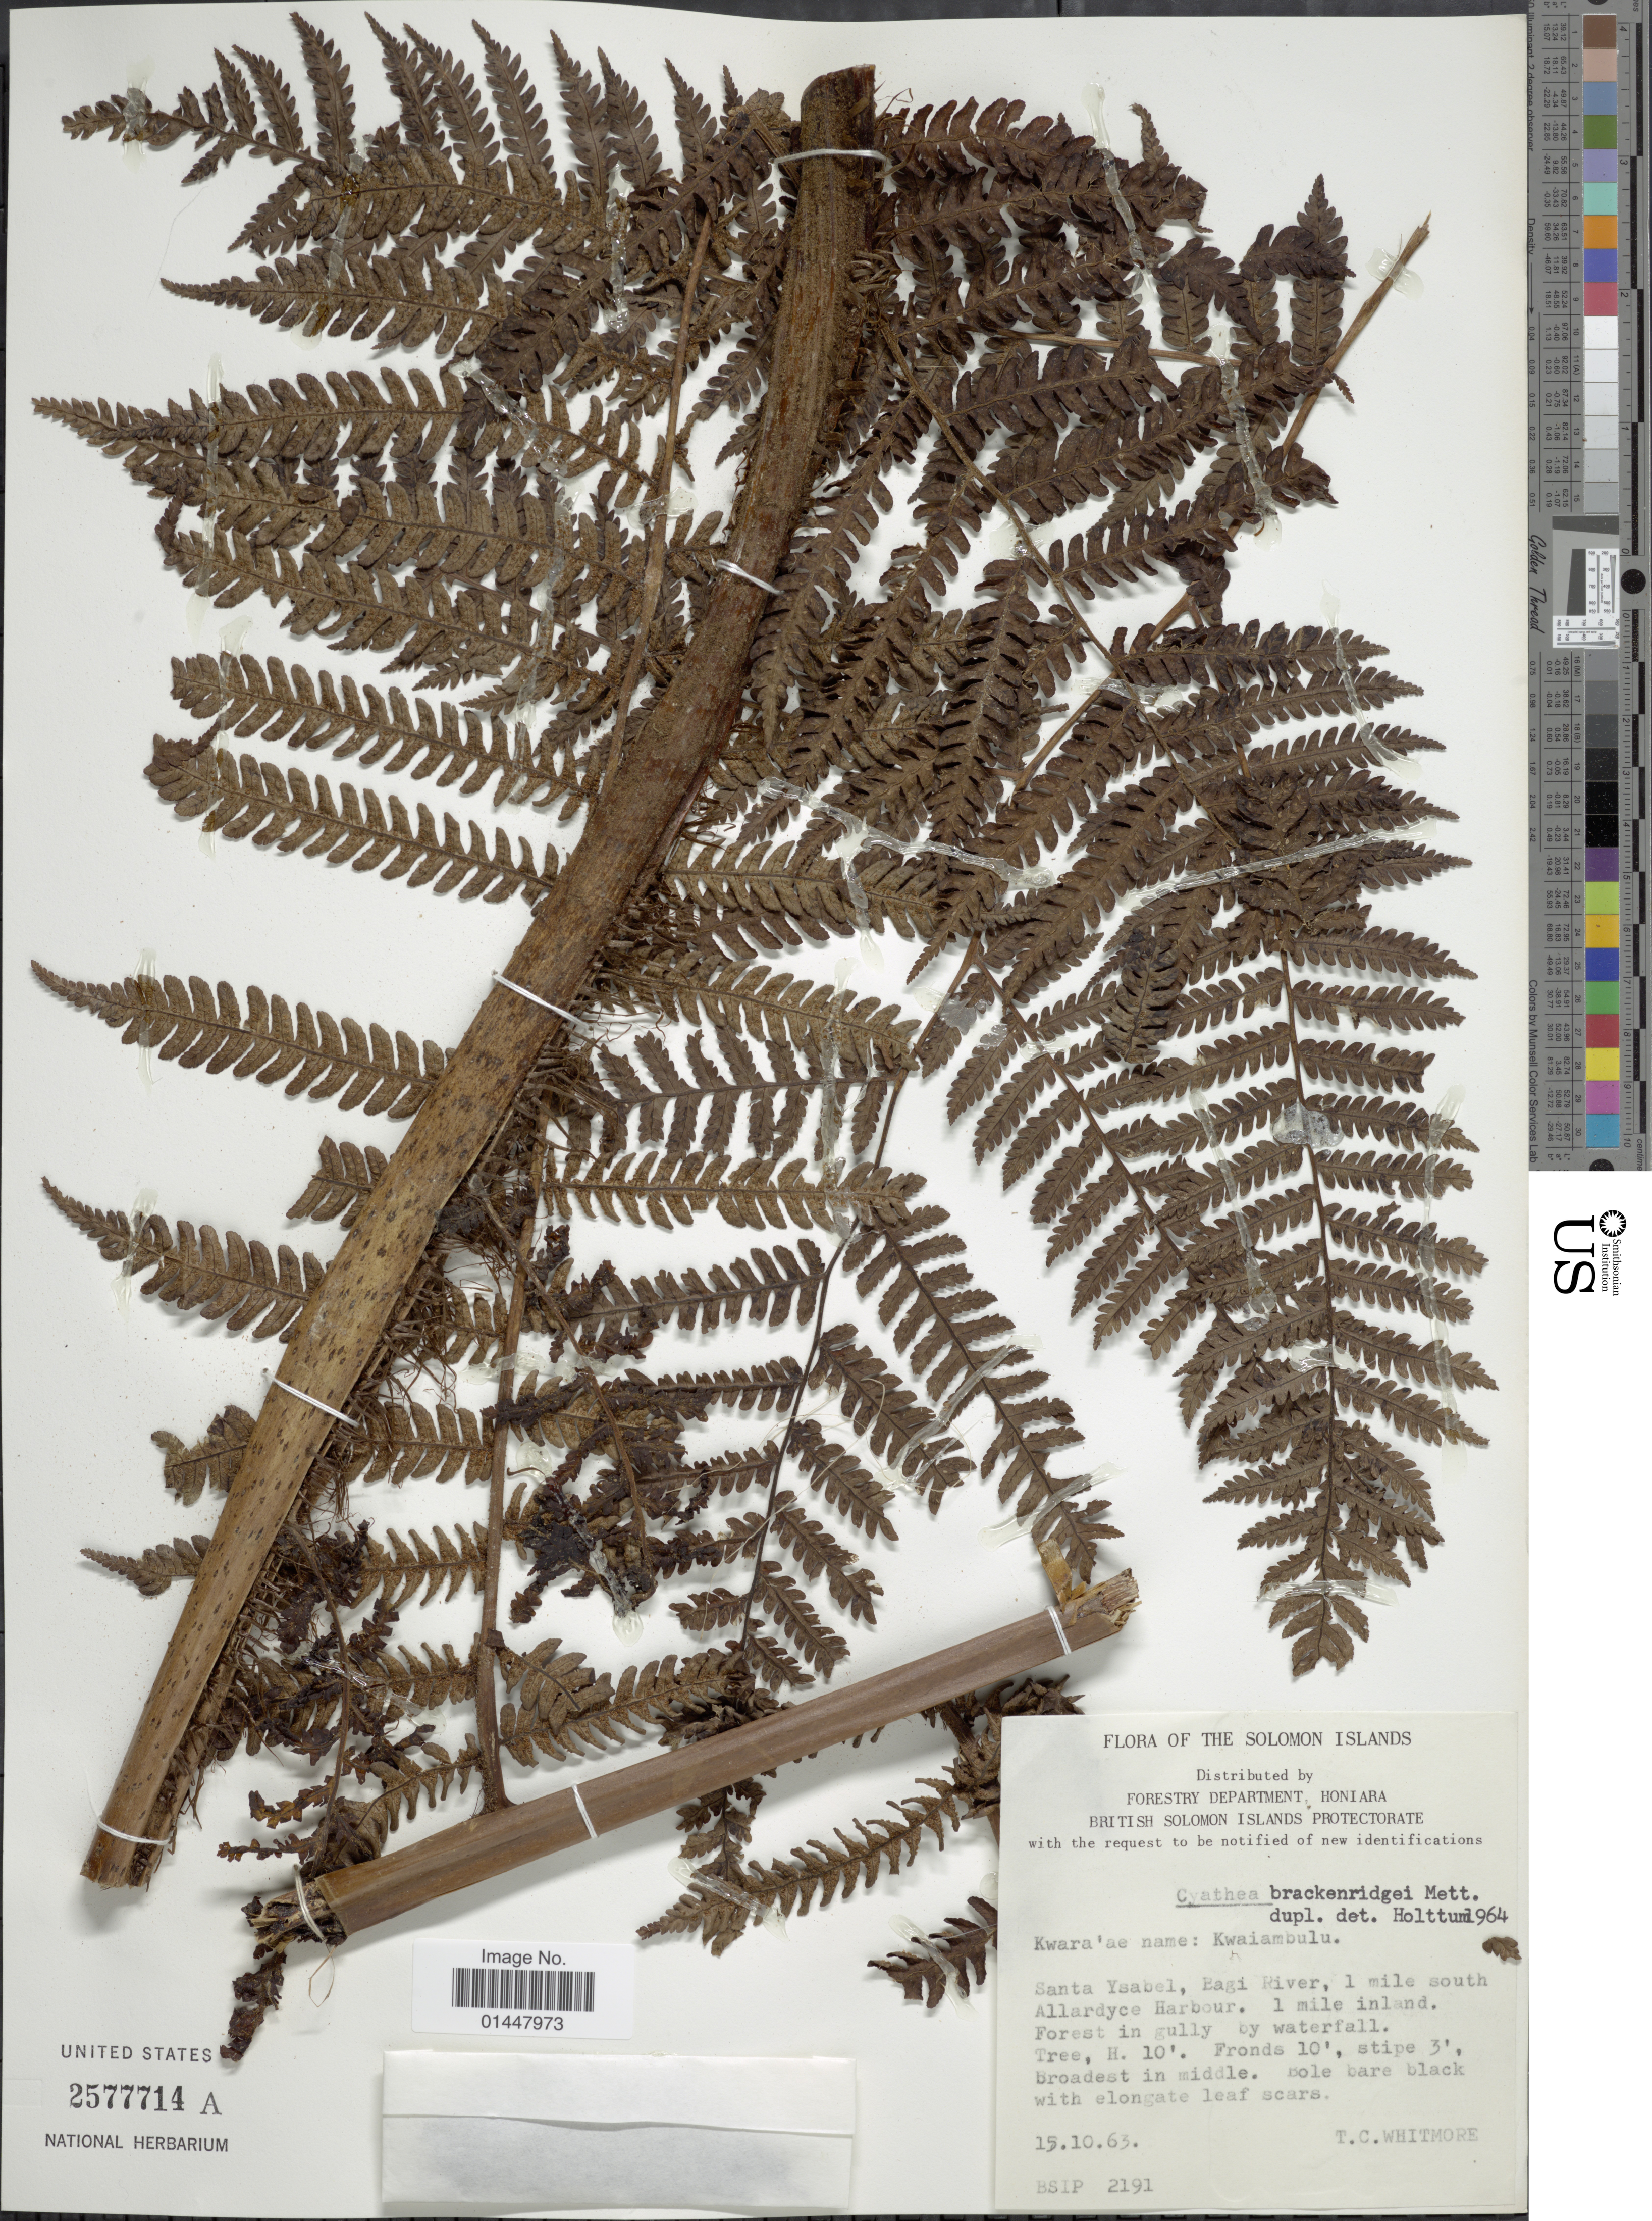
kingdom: Plantae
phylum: Tracheophyta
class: Polypodiopsida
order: Cyatheales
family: Cyatheaceae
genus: Sphaeropteris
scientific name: Sphaeropteris brackenridgei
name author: Mett.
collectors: T. C. Whitmore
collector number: BSIP 2191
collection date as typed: Transcribed d/m/y: 15/10/63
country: Solomon Islands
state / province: Solomon Islands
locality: The Solomon islands, Santa Ysabel, Eagi River, 1 Mile south Allardyce Harbour.1 mile in land. Forest in gully by waterfall.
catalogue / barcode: US 2577714